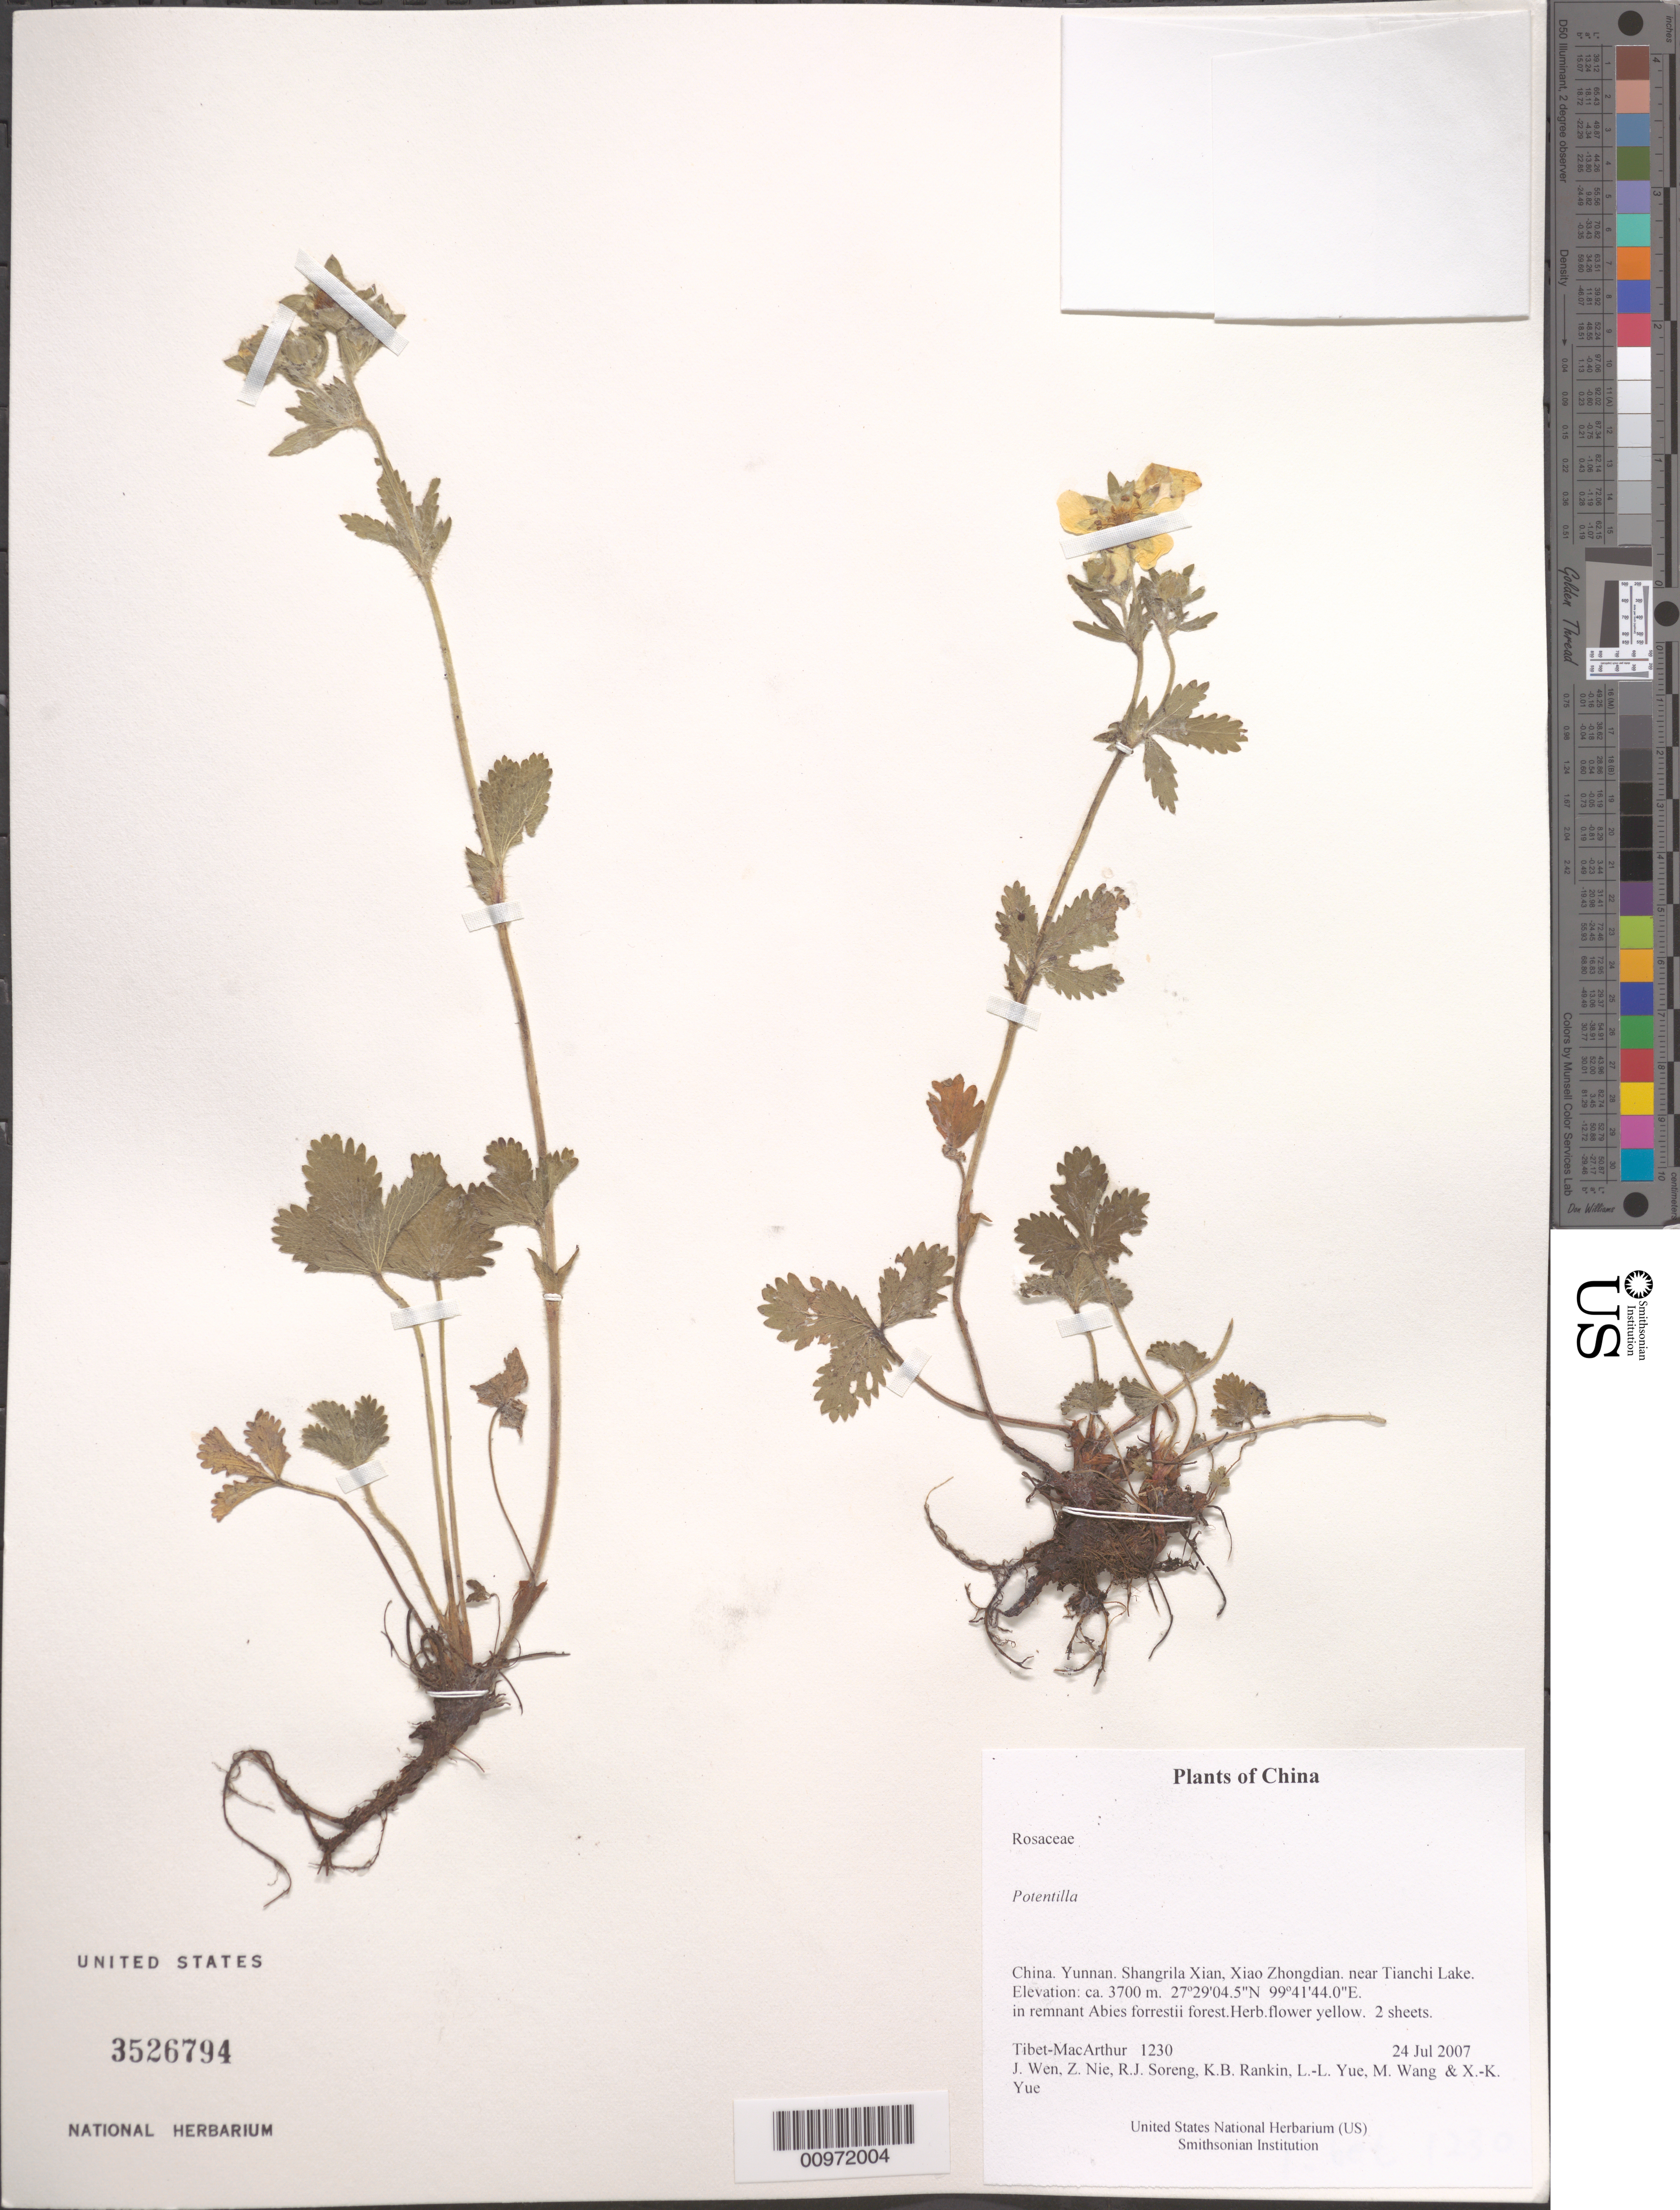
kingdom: Plantae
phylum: Tracheophyta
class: Magnoliopsida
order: Rosales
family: Rosaceae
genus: Potentilla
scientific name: Potentilla sp.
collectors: Tibet-MacArthur, J. Wen, Z. Nie, R. J. Soreng, K. Rankin, L. Yue, M. Wang & X. Yue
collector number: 1230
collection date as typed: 24 Jul 2007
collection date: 2007-07-24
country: China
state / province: Yunnan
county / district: Shangrila Xian, Xiao Zhongdian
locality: near Tianchi Lake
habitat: In remnant Abies forrestii forest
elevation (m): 3700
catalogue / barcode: US 3526794